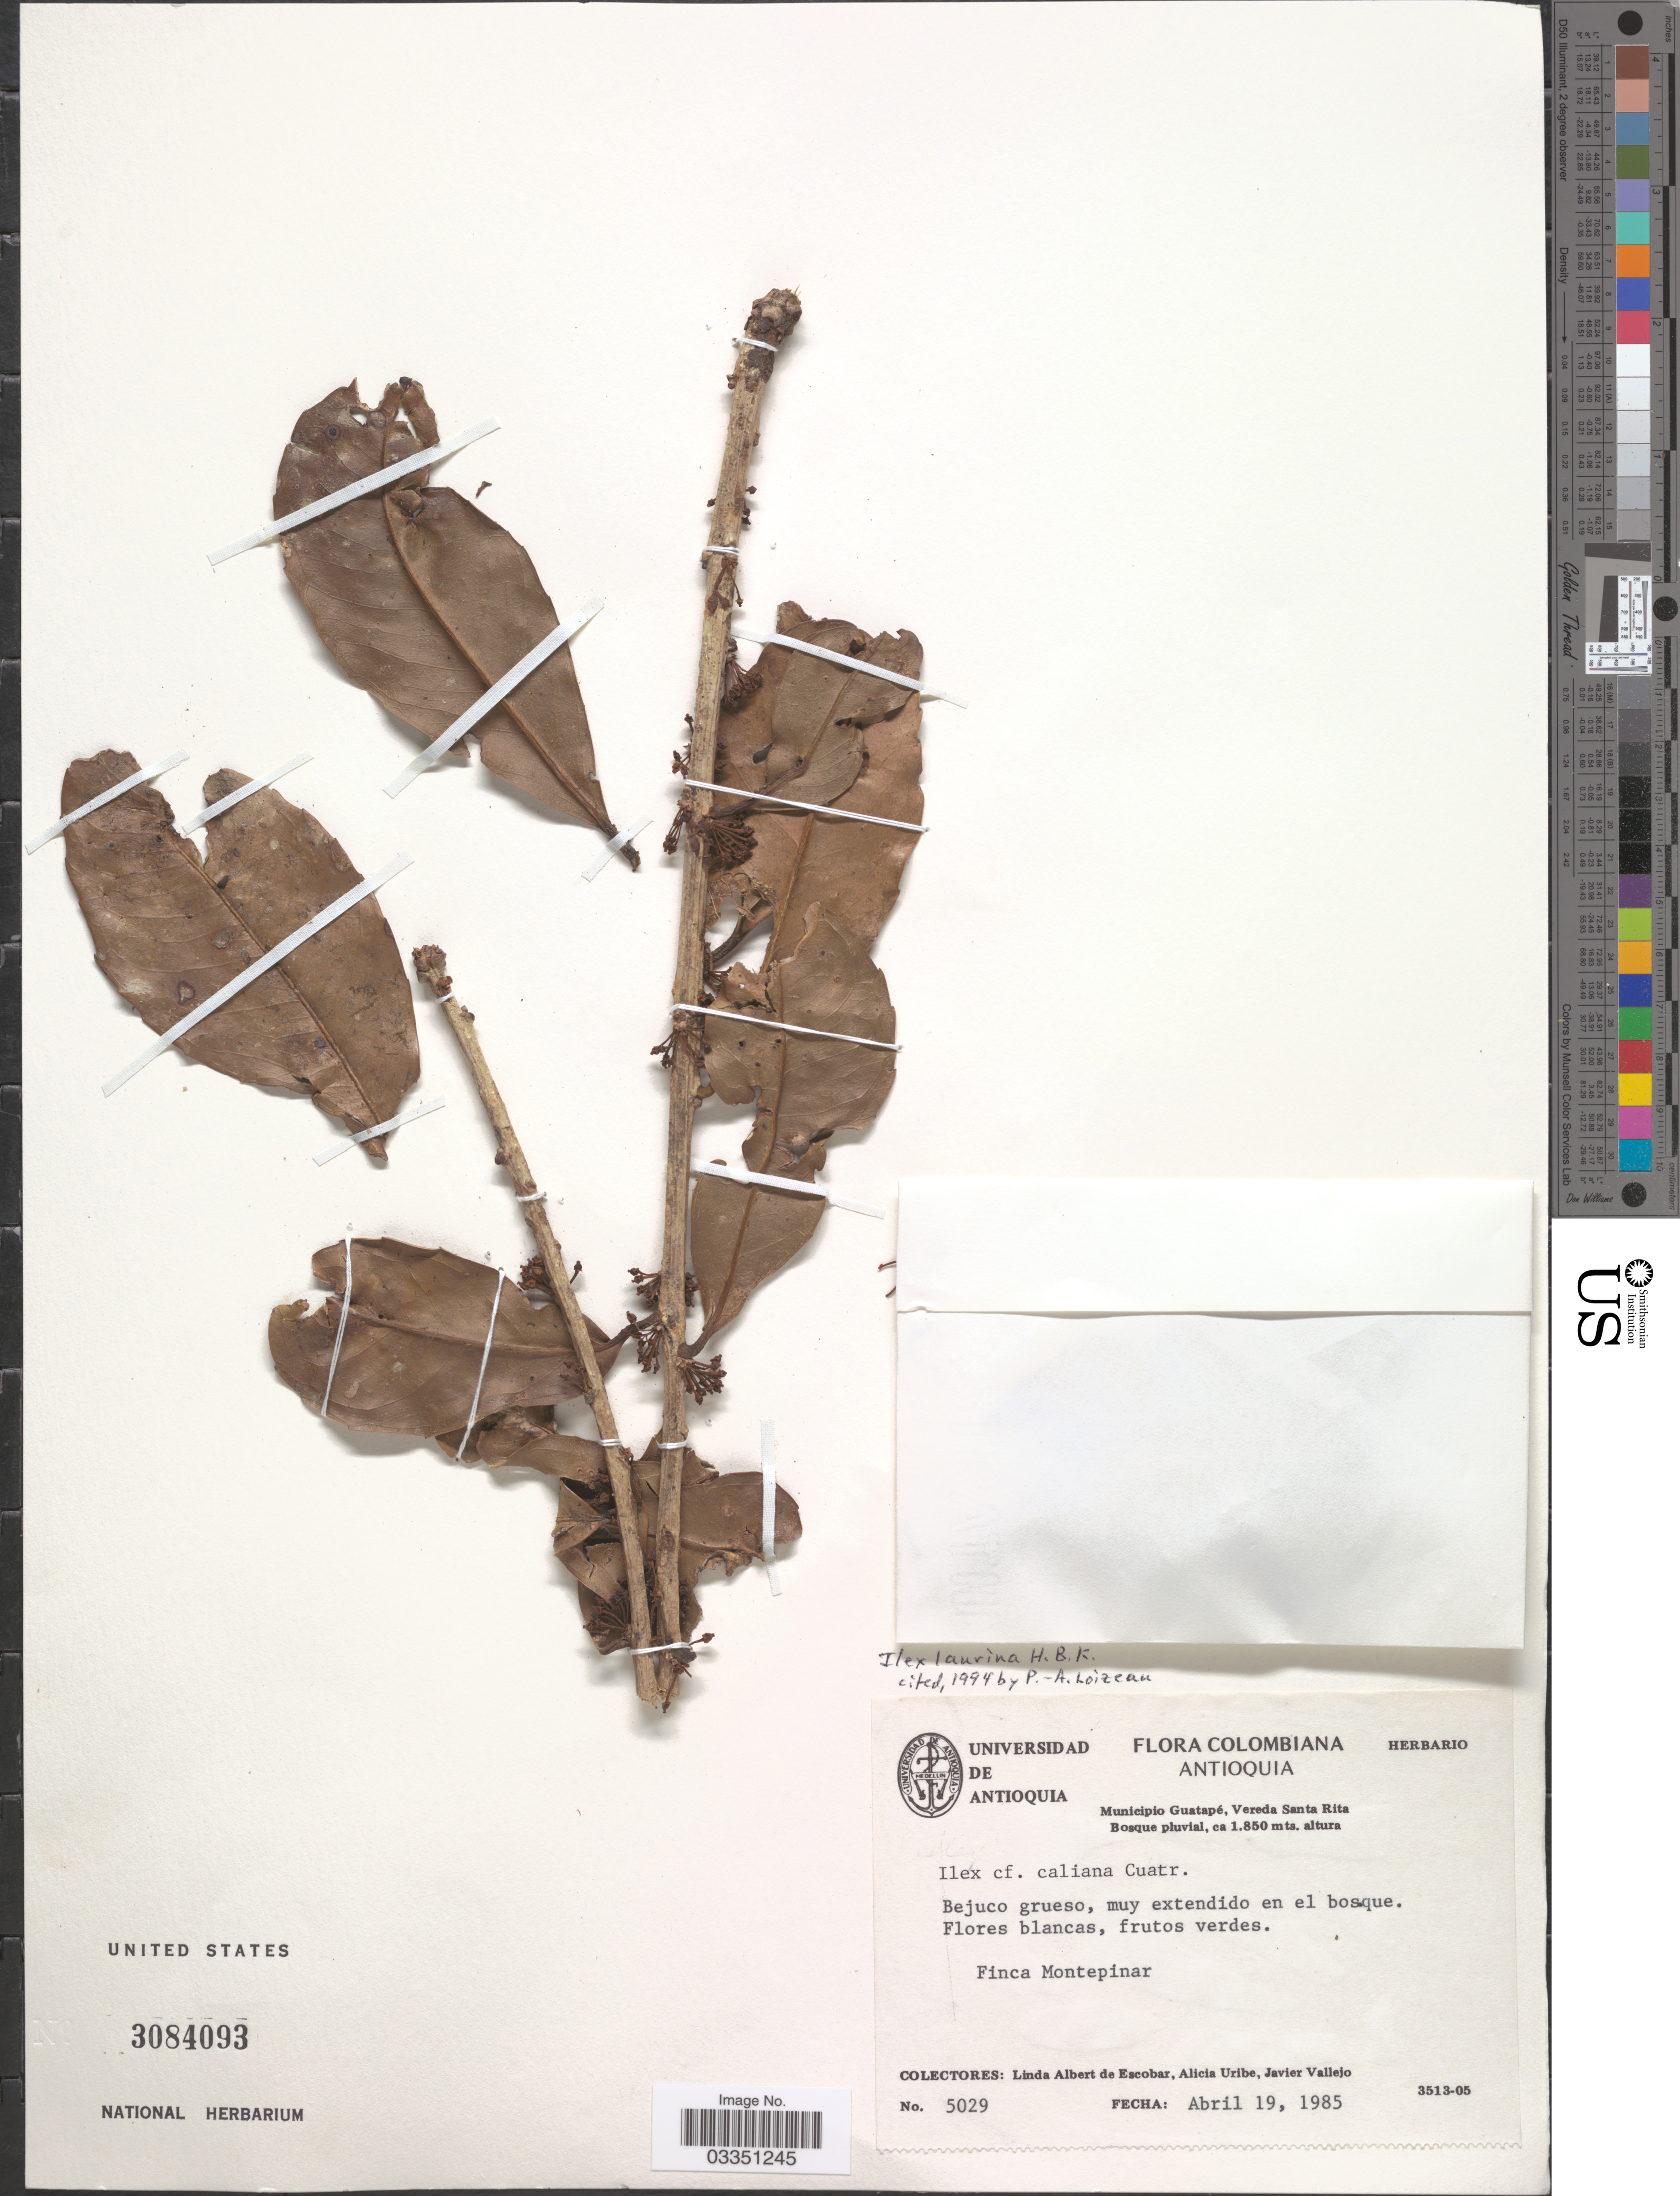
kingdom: Plantae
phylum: Tracheophyta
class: Magnoliopsida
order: Aquifoliales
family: Aquifoliaceae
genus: Ilex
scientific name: Ilex laurina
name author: Kunth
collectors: L. K. de Escobar, A. Uribe & J. Vallejo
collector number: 5029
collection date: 1985-04-19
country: Colombia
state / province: Antioquia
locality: Municipio Guatapé, Vereda Santa Rita. Bosque pluvial. Finca Montepinar.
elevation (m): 1850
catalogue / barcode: US 3084093